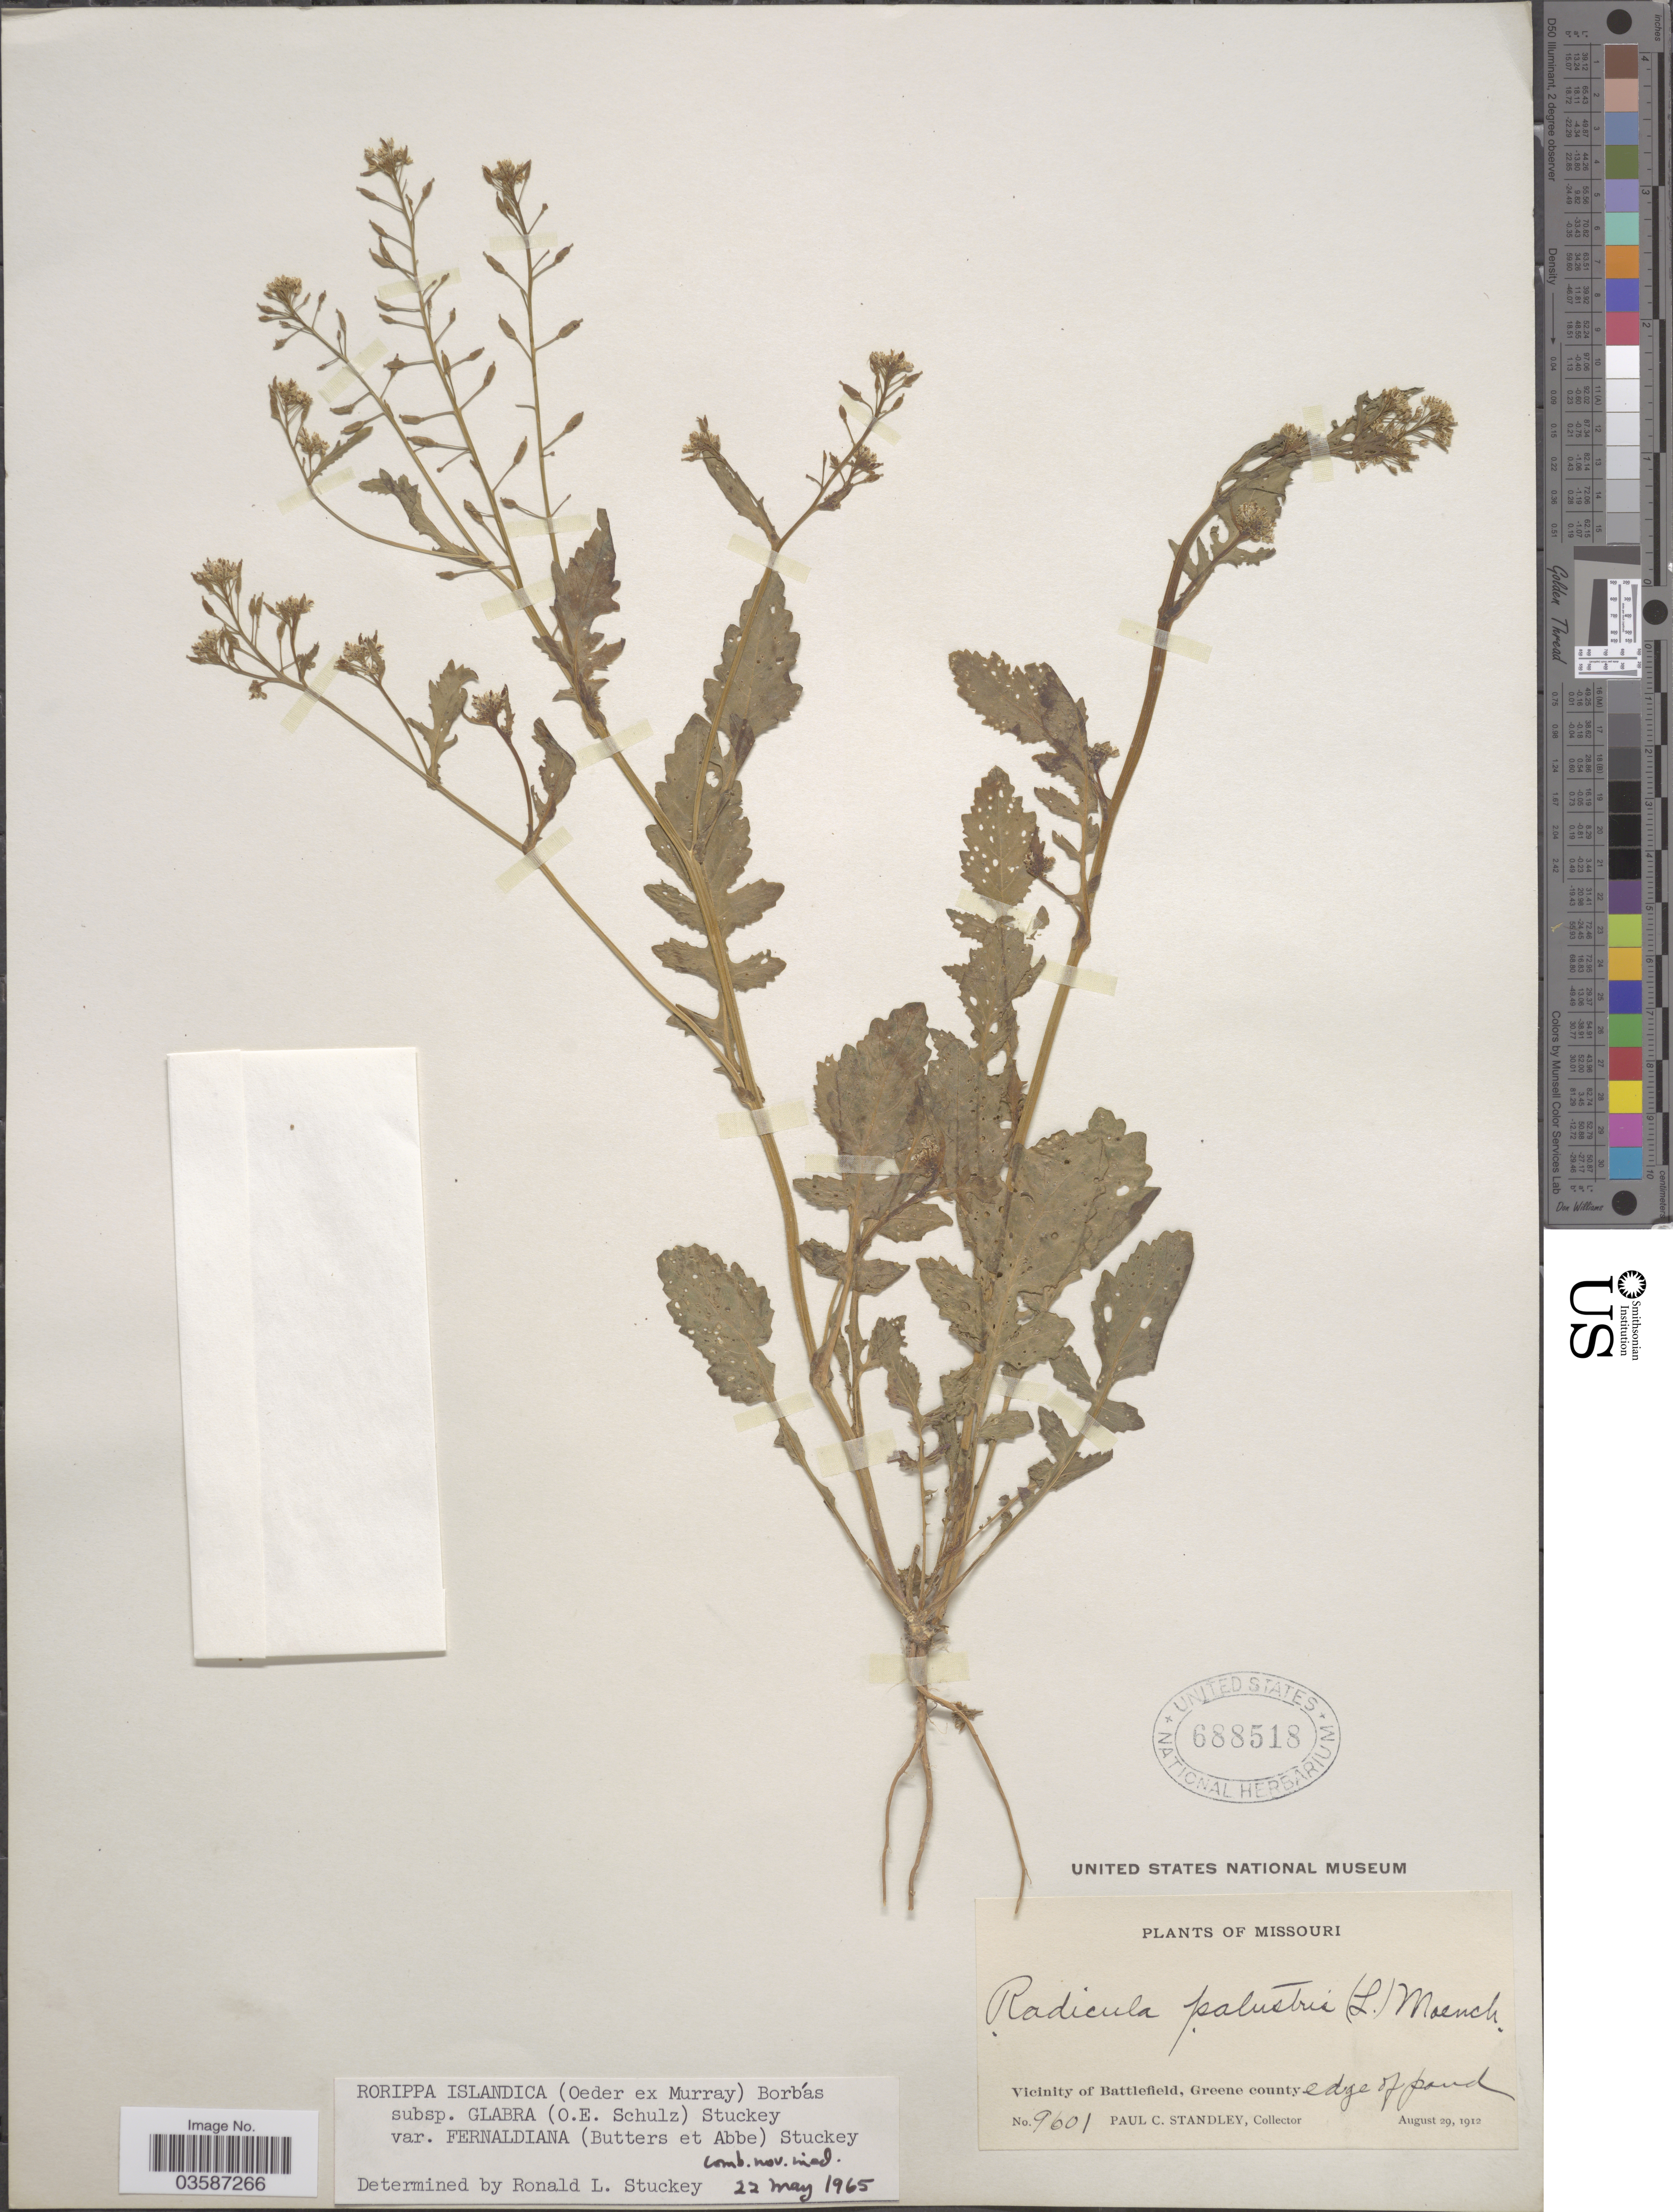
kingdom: Plantae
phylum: Tracheophyta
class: Magnoliopsida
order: Brassicales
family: Brassicaceae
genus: Rorippa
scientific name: Rorippa islandica var. fernaldiana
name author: Butters & Abbe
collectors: P. C. Standley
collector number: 9601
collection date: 1912-08-29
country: United States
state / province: Missouri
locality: Vicinity of Battlefield, Greene County.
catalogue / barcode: US 688518